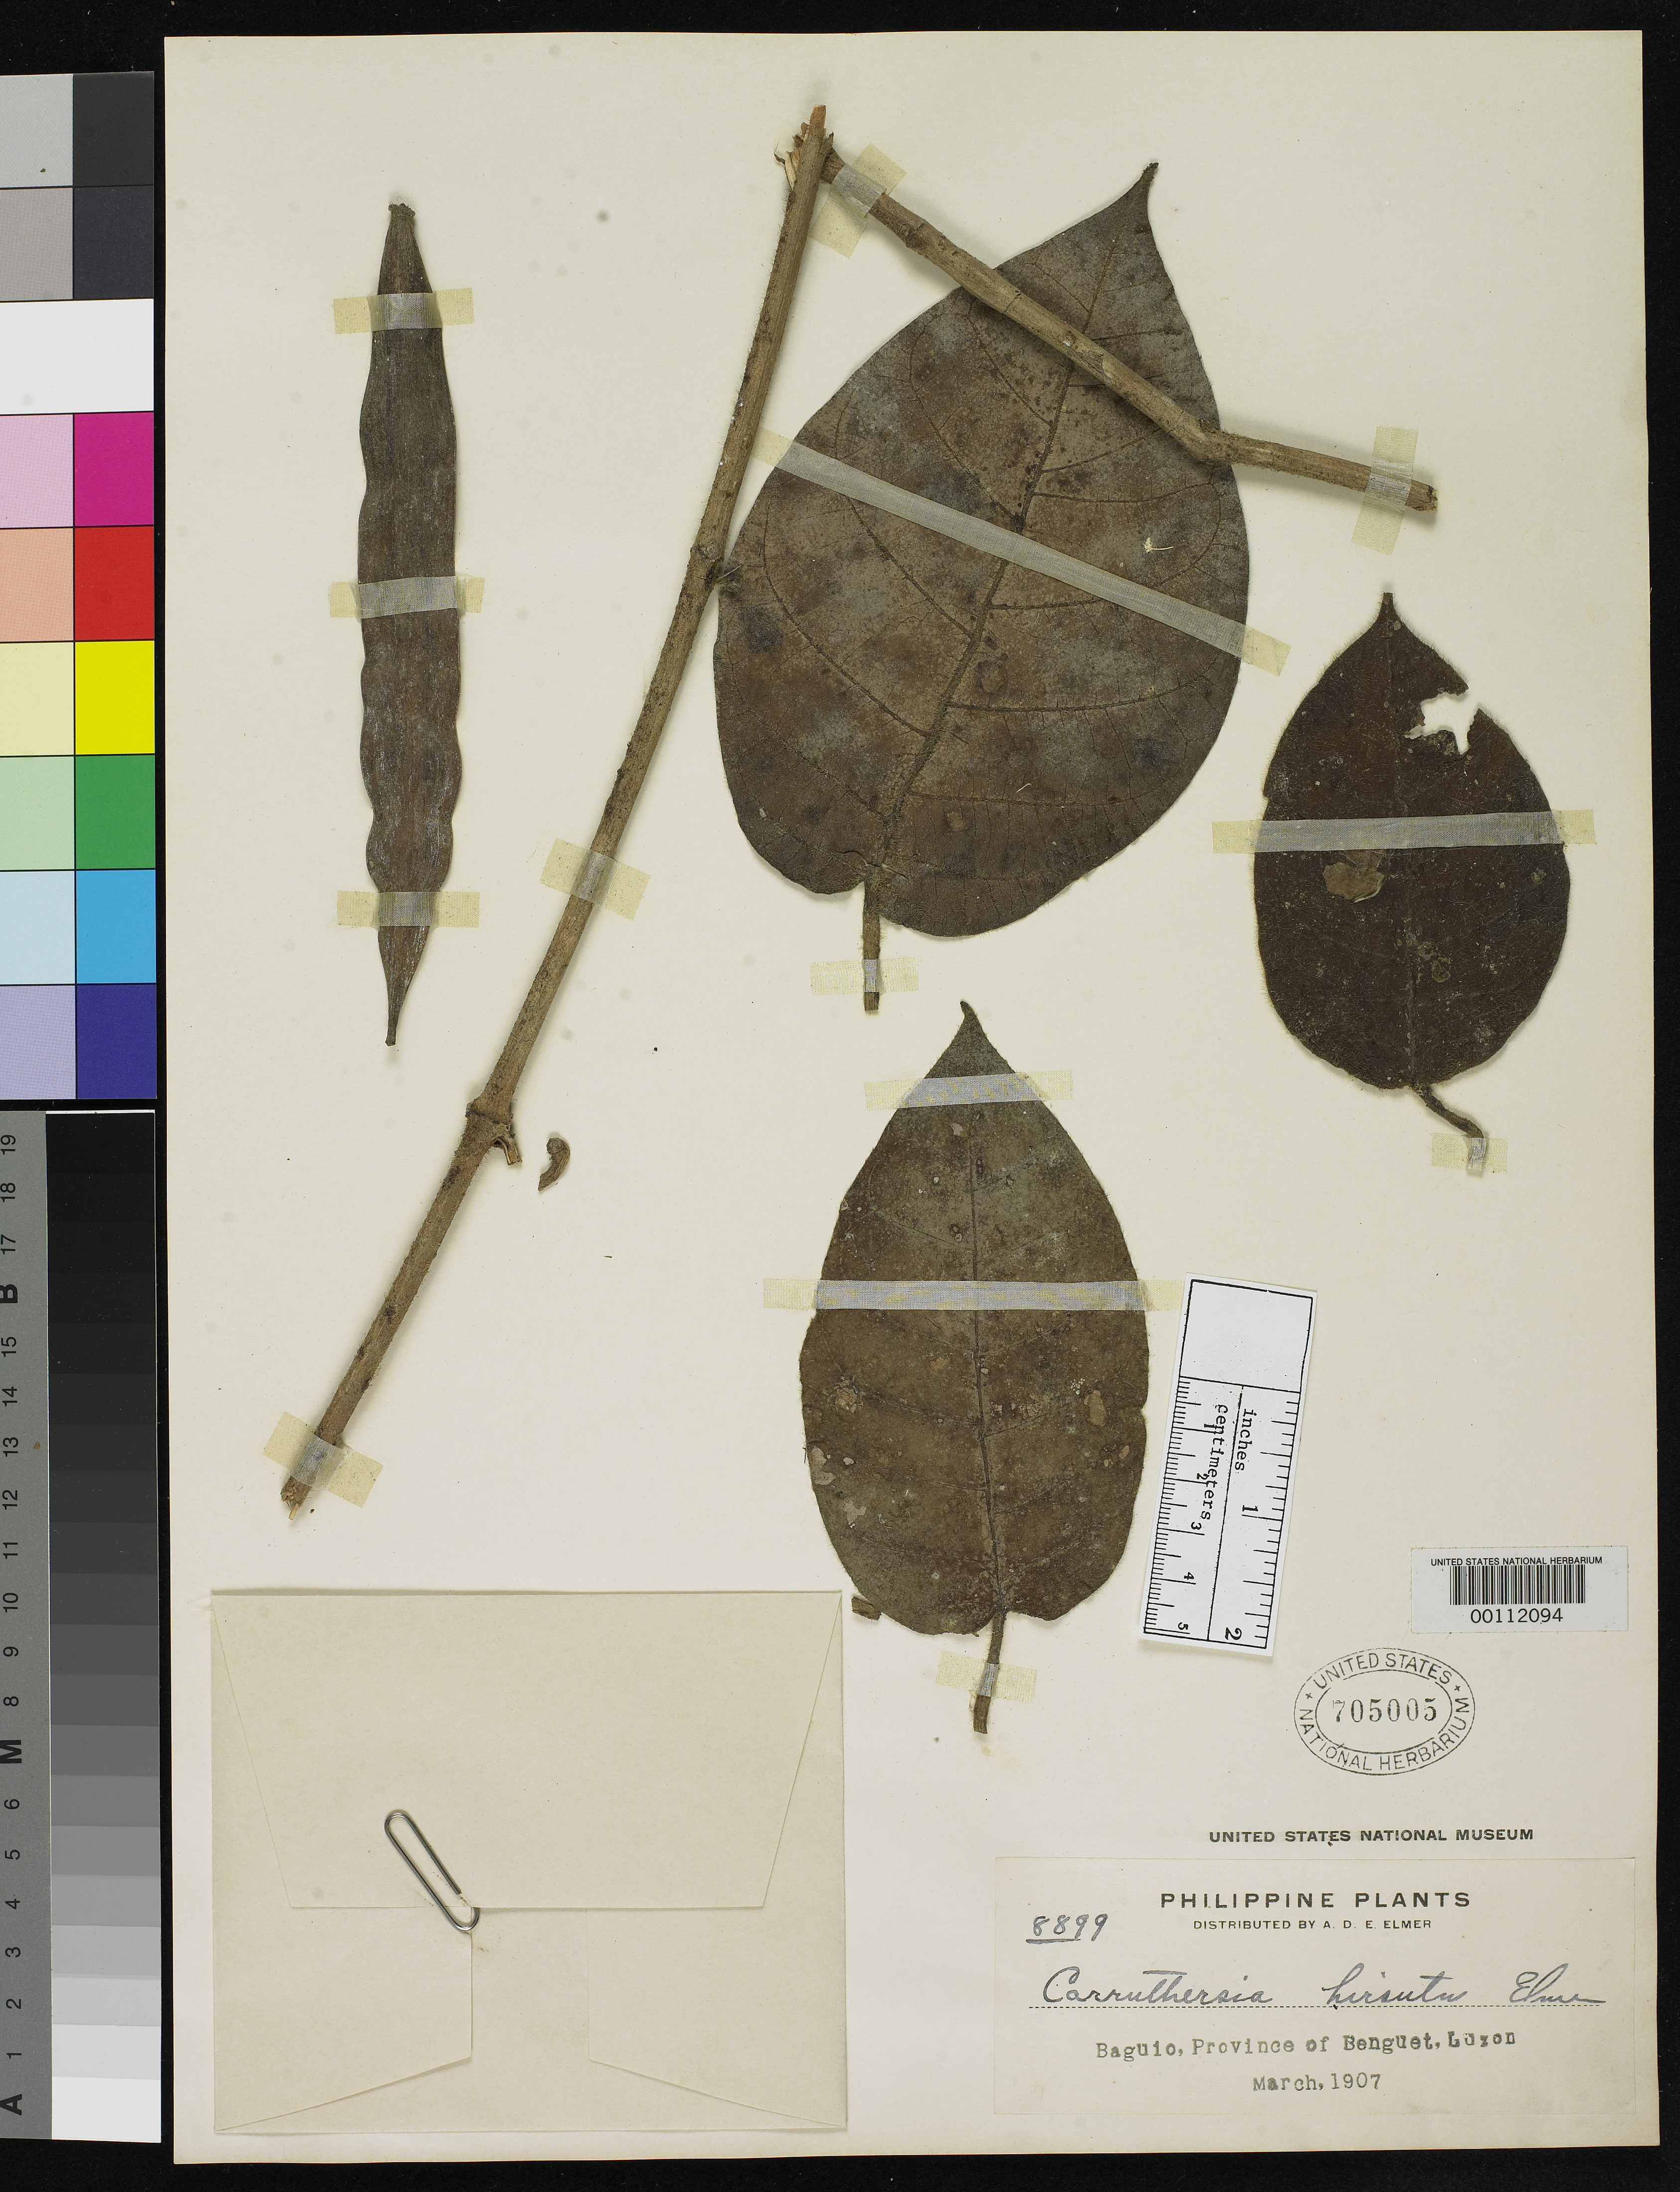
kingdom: Plantae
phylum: Tracheophyta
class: Magnoliopsida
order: Gentianales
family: Apocynaceae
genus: Carruthersia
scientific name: Carruthersia hirsuta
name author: Elmer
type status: Isotype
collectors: A. D. E. Elmer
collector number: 8899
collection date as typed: Mar 1907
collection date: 1907-03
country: Philippines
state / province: Cordillera (Administrative Region)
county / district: Benguet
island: Luzon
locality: Baguio.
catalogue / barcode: US 705005